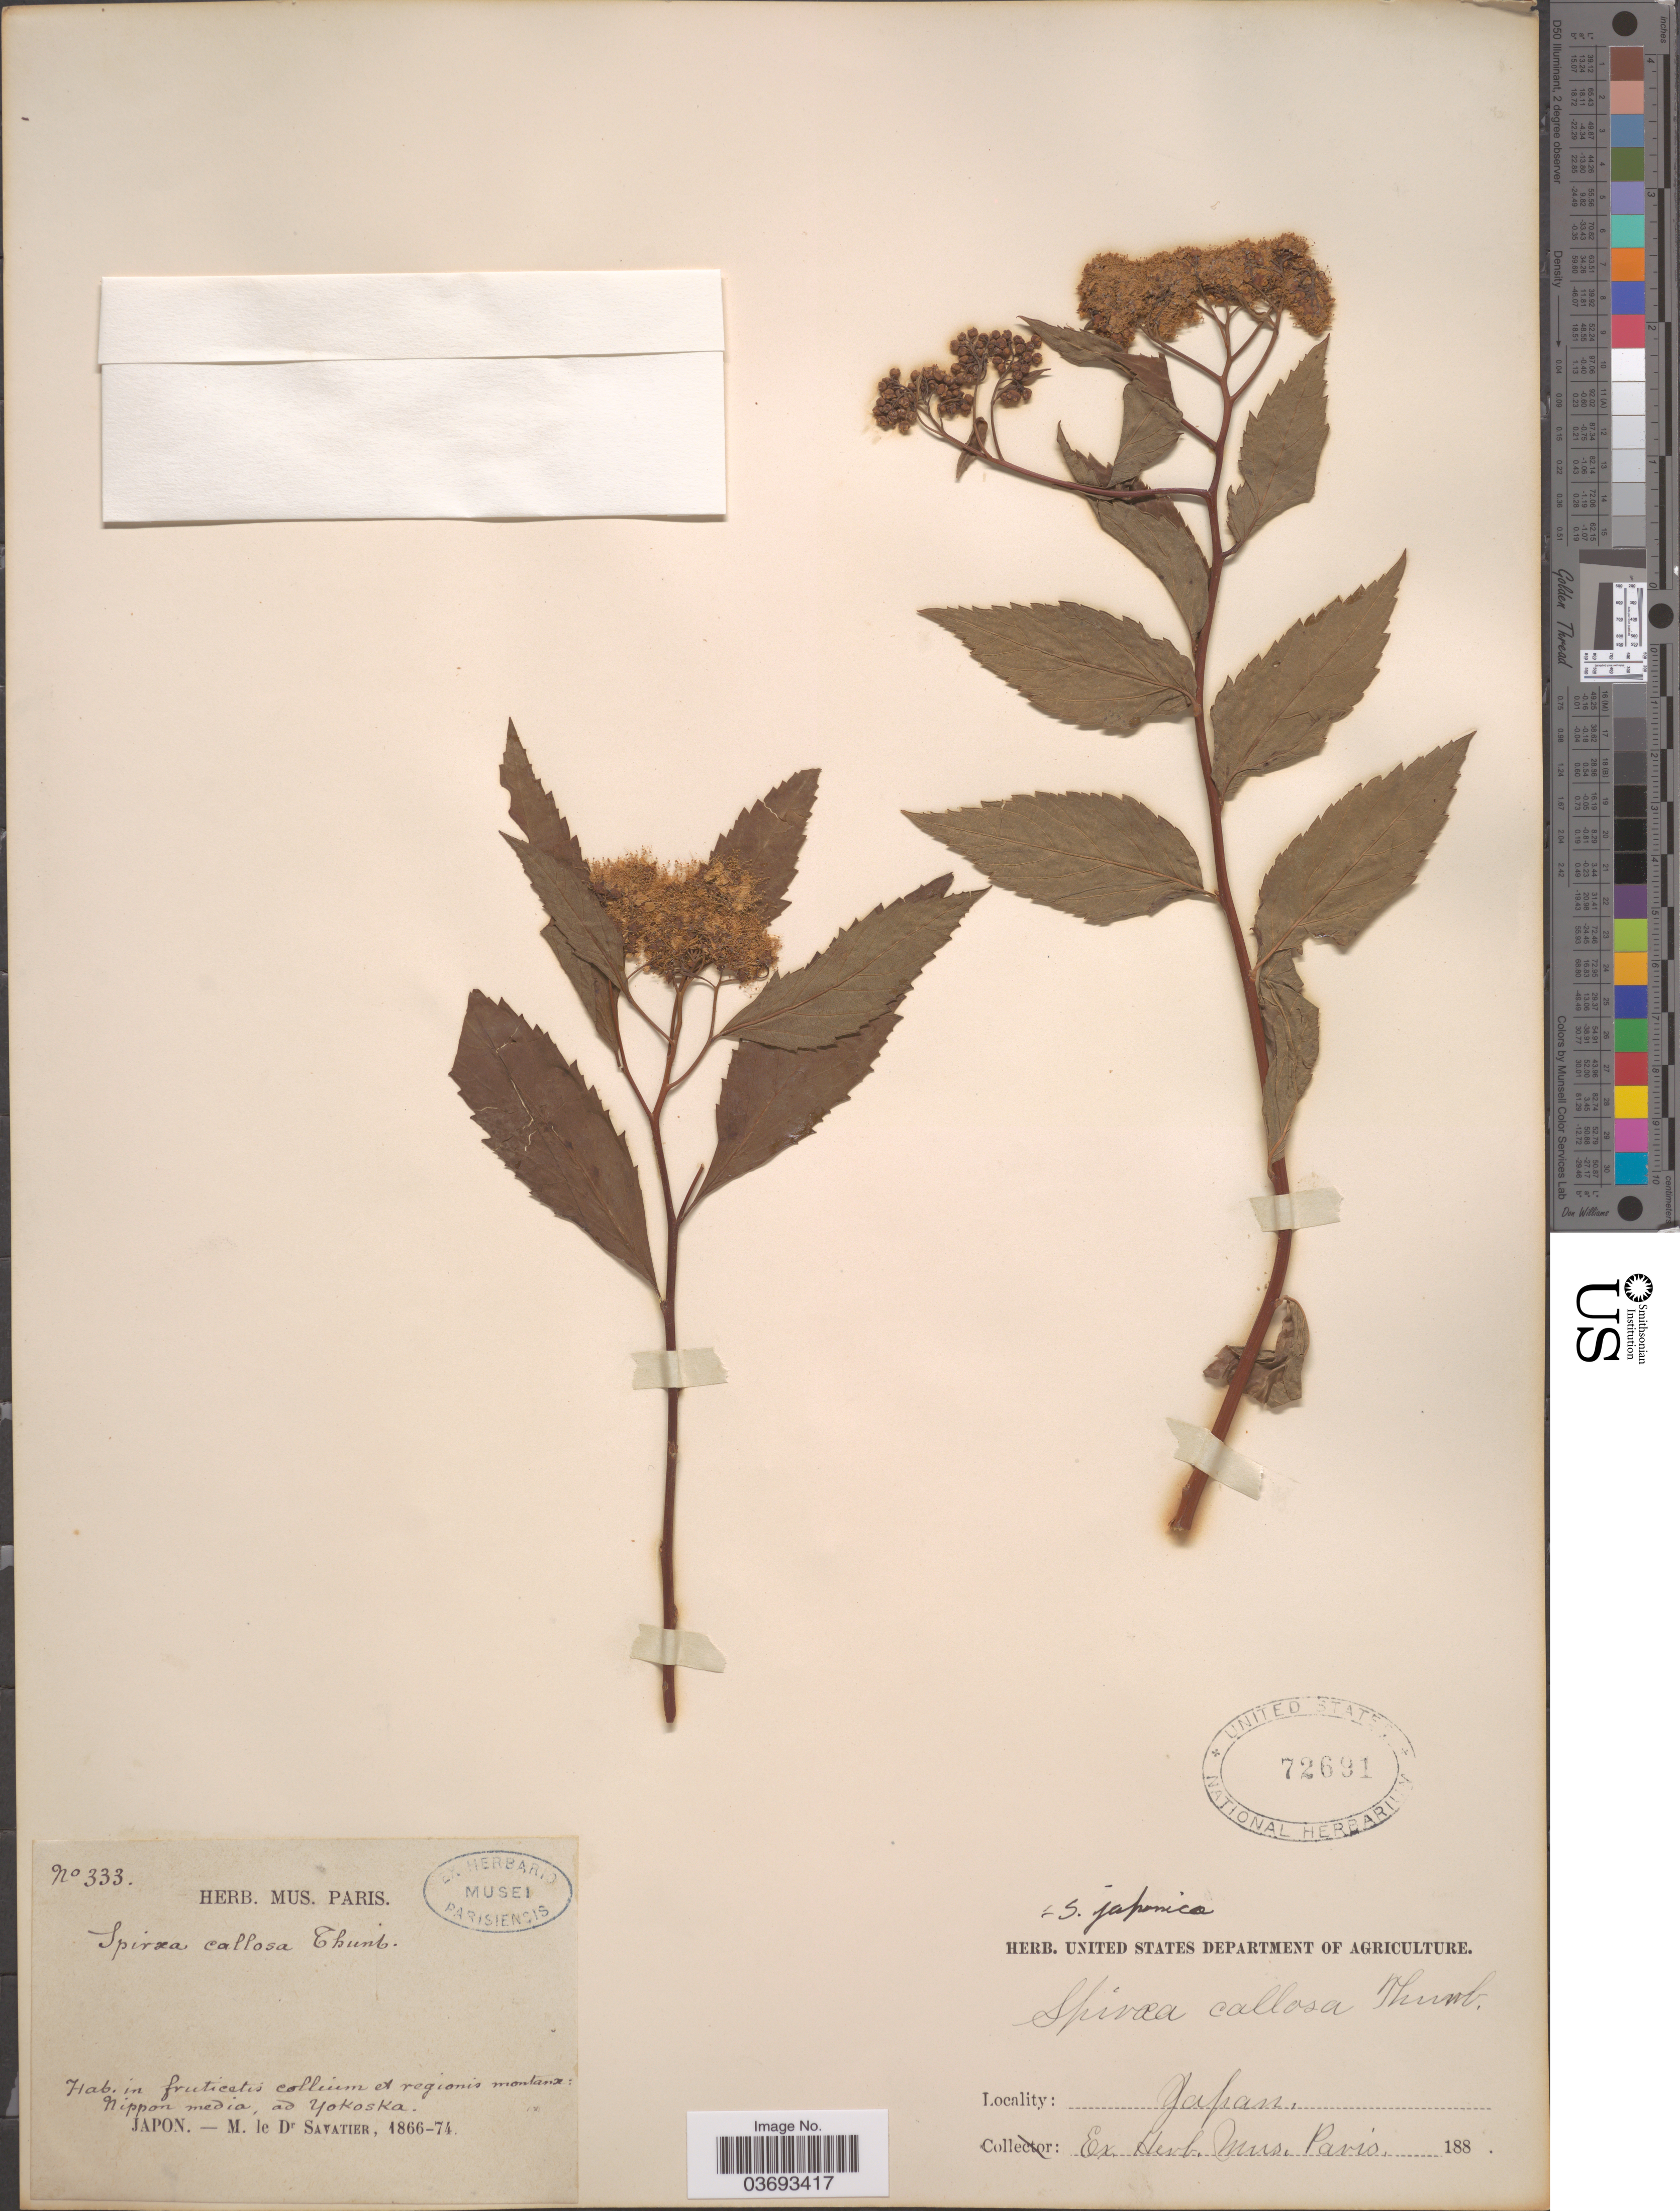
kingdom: Plantae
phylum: Tracheophyta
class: Magnoliopsida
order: Rosales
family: Rosaceae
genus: Spiraea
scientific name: Spiraea japonica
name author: L. f.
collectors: M. Savatier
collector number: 333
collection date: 1866/1874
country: Japan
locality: Nippon media, ad Yokoska.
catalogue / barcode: US 72691